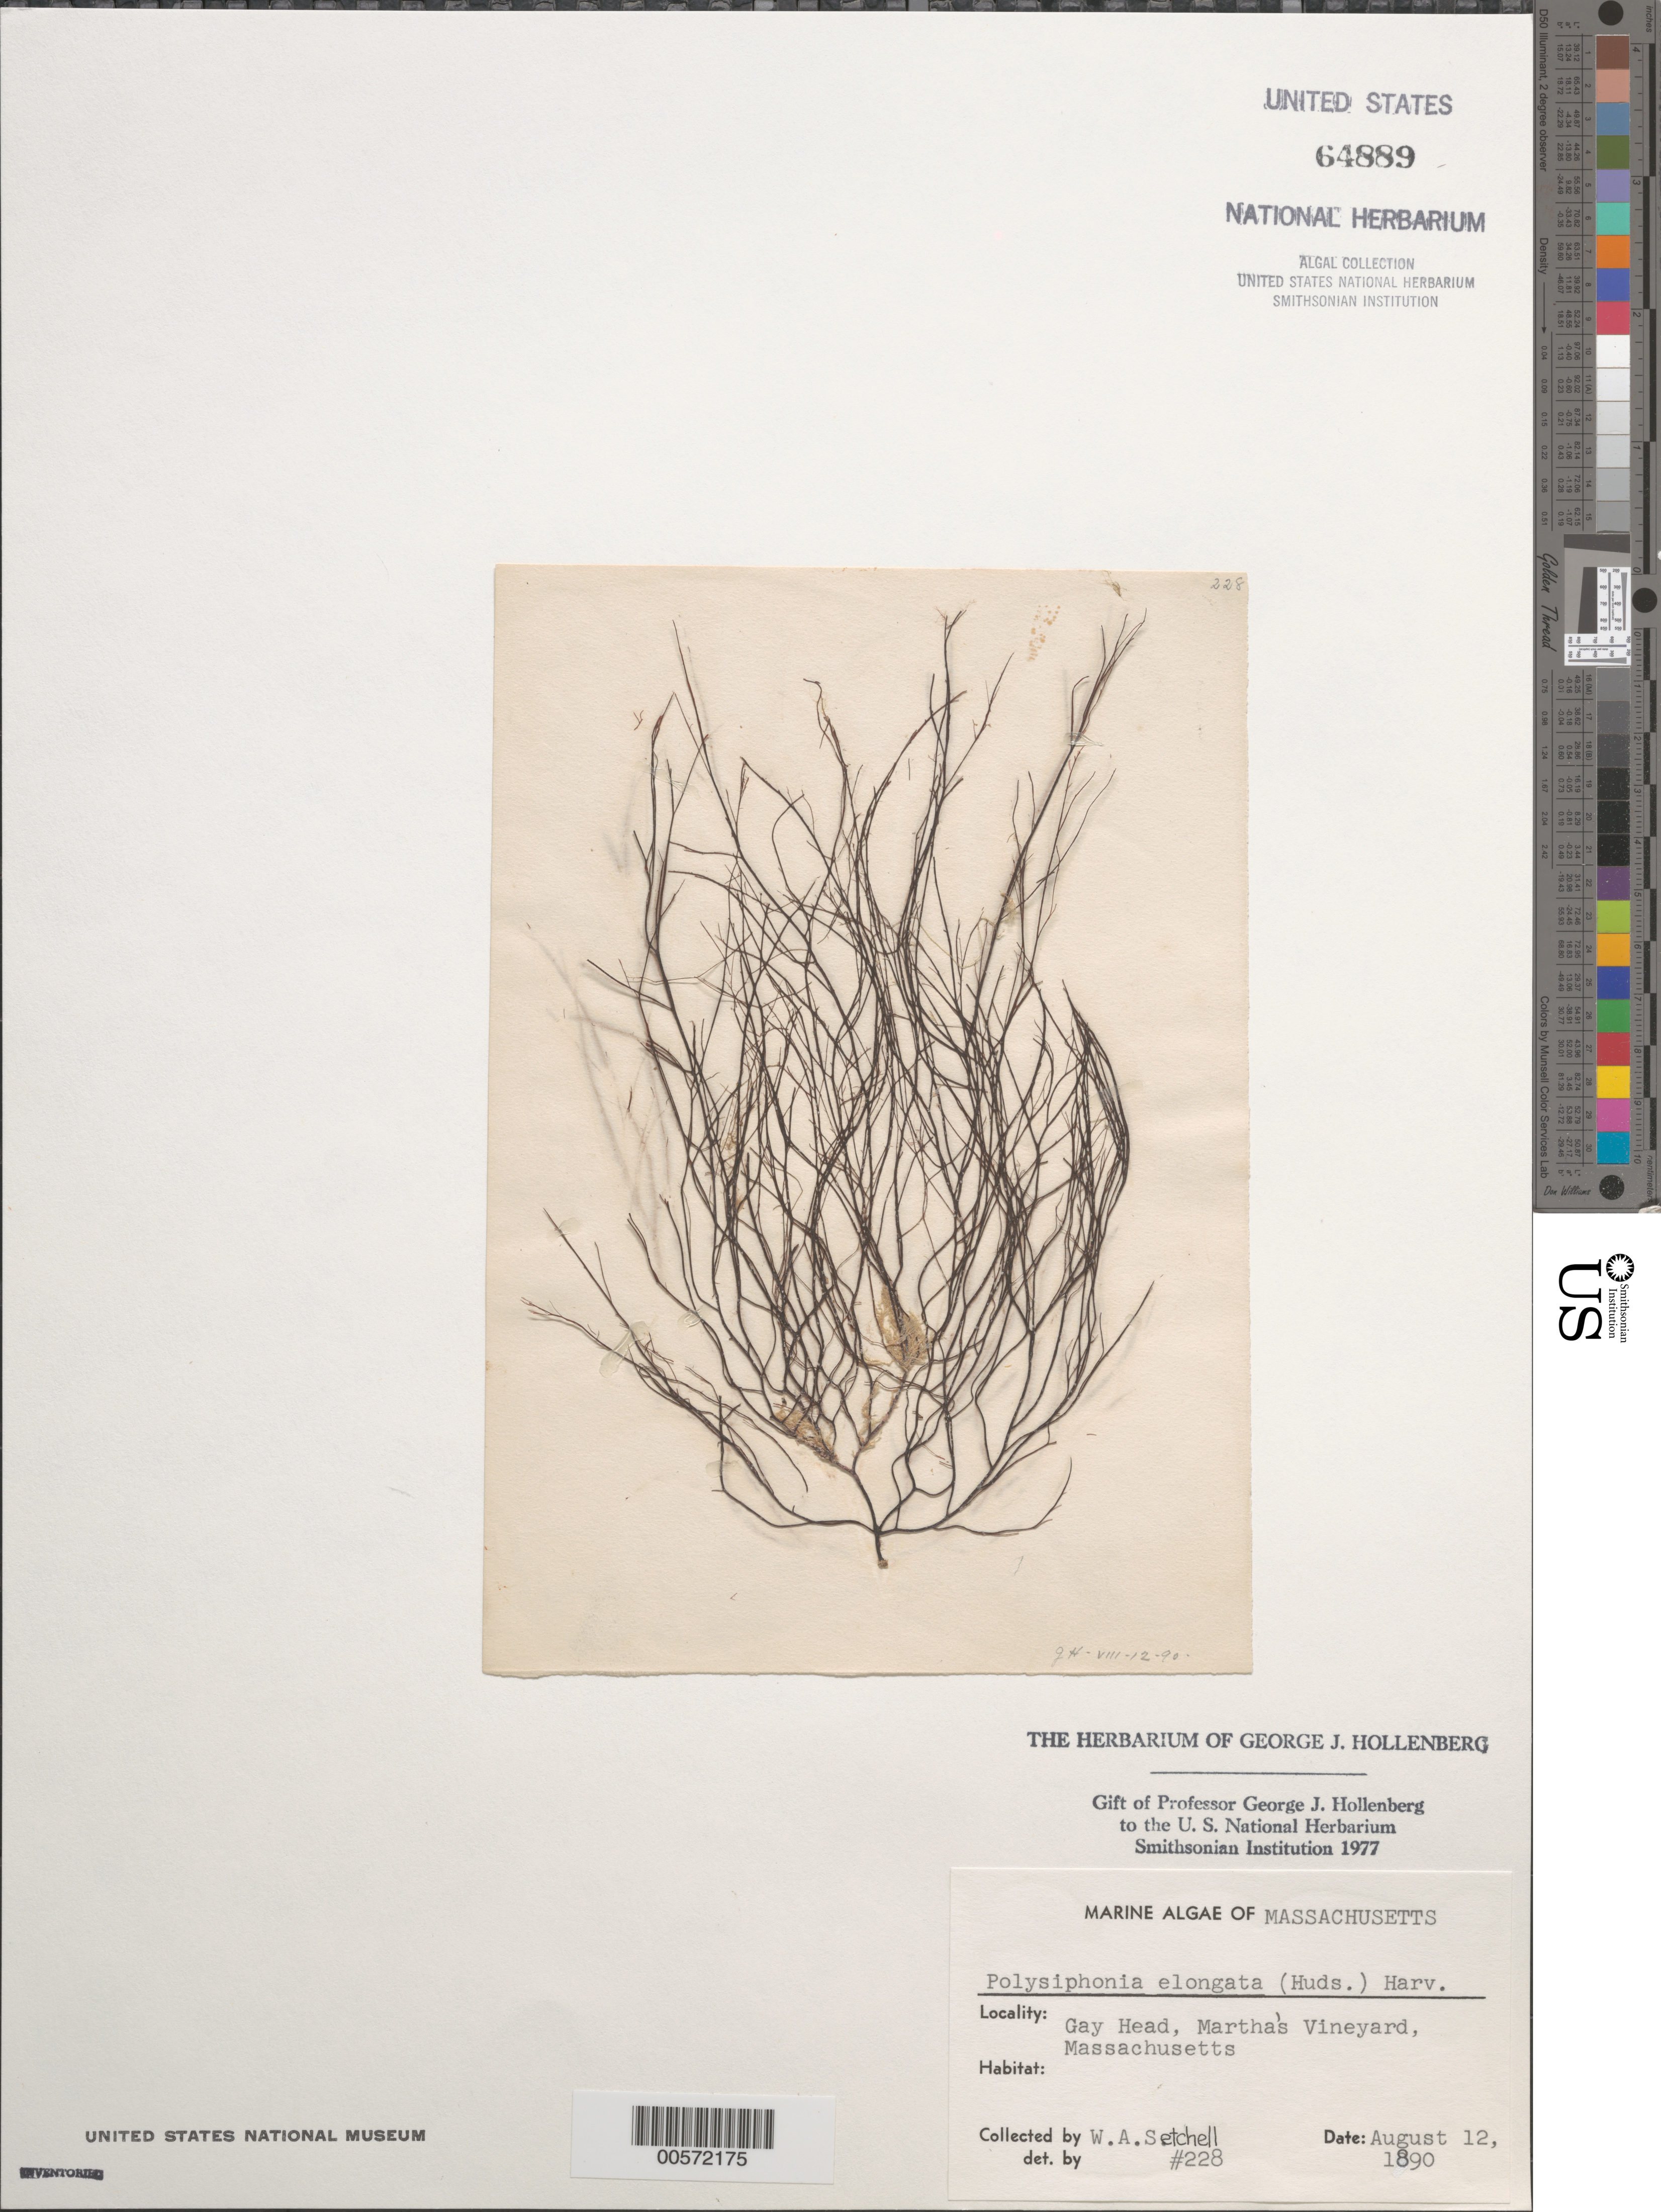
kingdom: Plantae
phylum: Rhodophyta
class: Florideophyceae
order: Ceramiales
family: Rhodomelaceae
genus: Carradoriella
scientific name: Carradoriella elongata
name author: (Hudson) Savoie & G.W. Saunders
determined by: Algae name updating Project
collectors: W. Setchell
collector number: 228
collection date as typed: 12 Aug 1890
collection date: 1890-08-12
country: United States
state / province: Massachusetts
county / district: Dukes County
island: Martha's Vineyard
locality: Gay Head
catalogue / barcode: US 64889